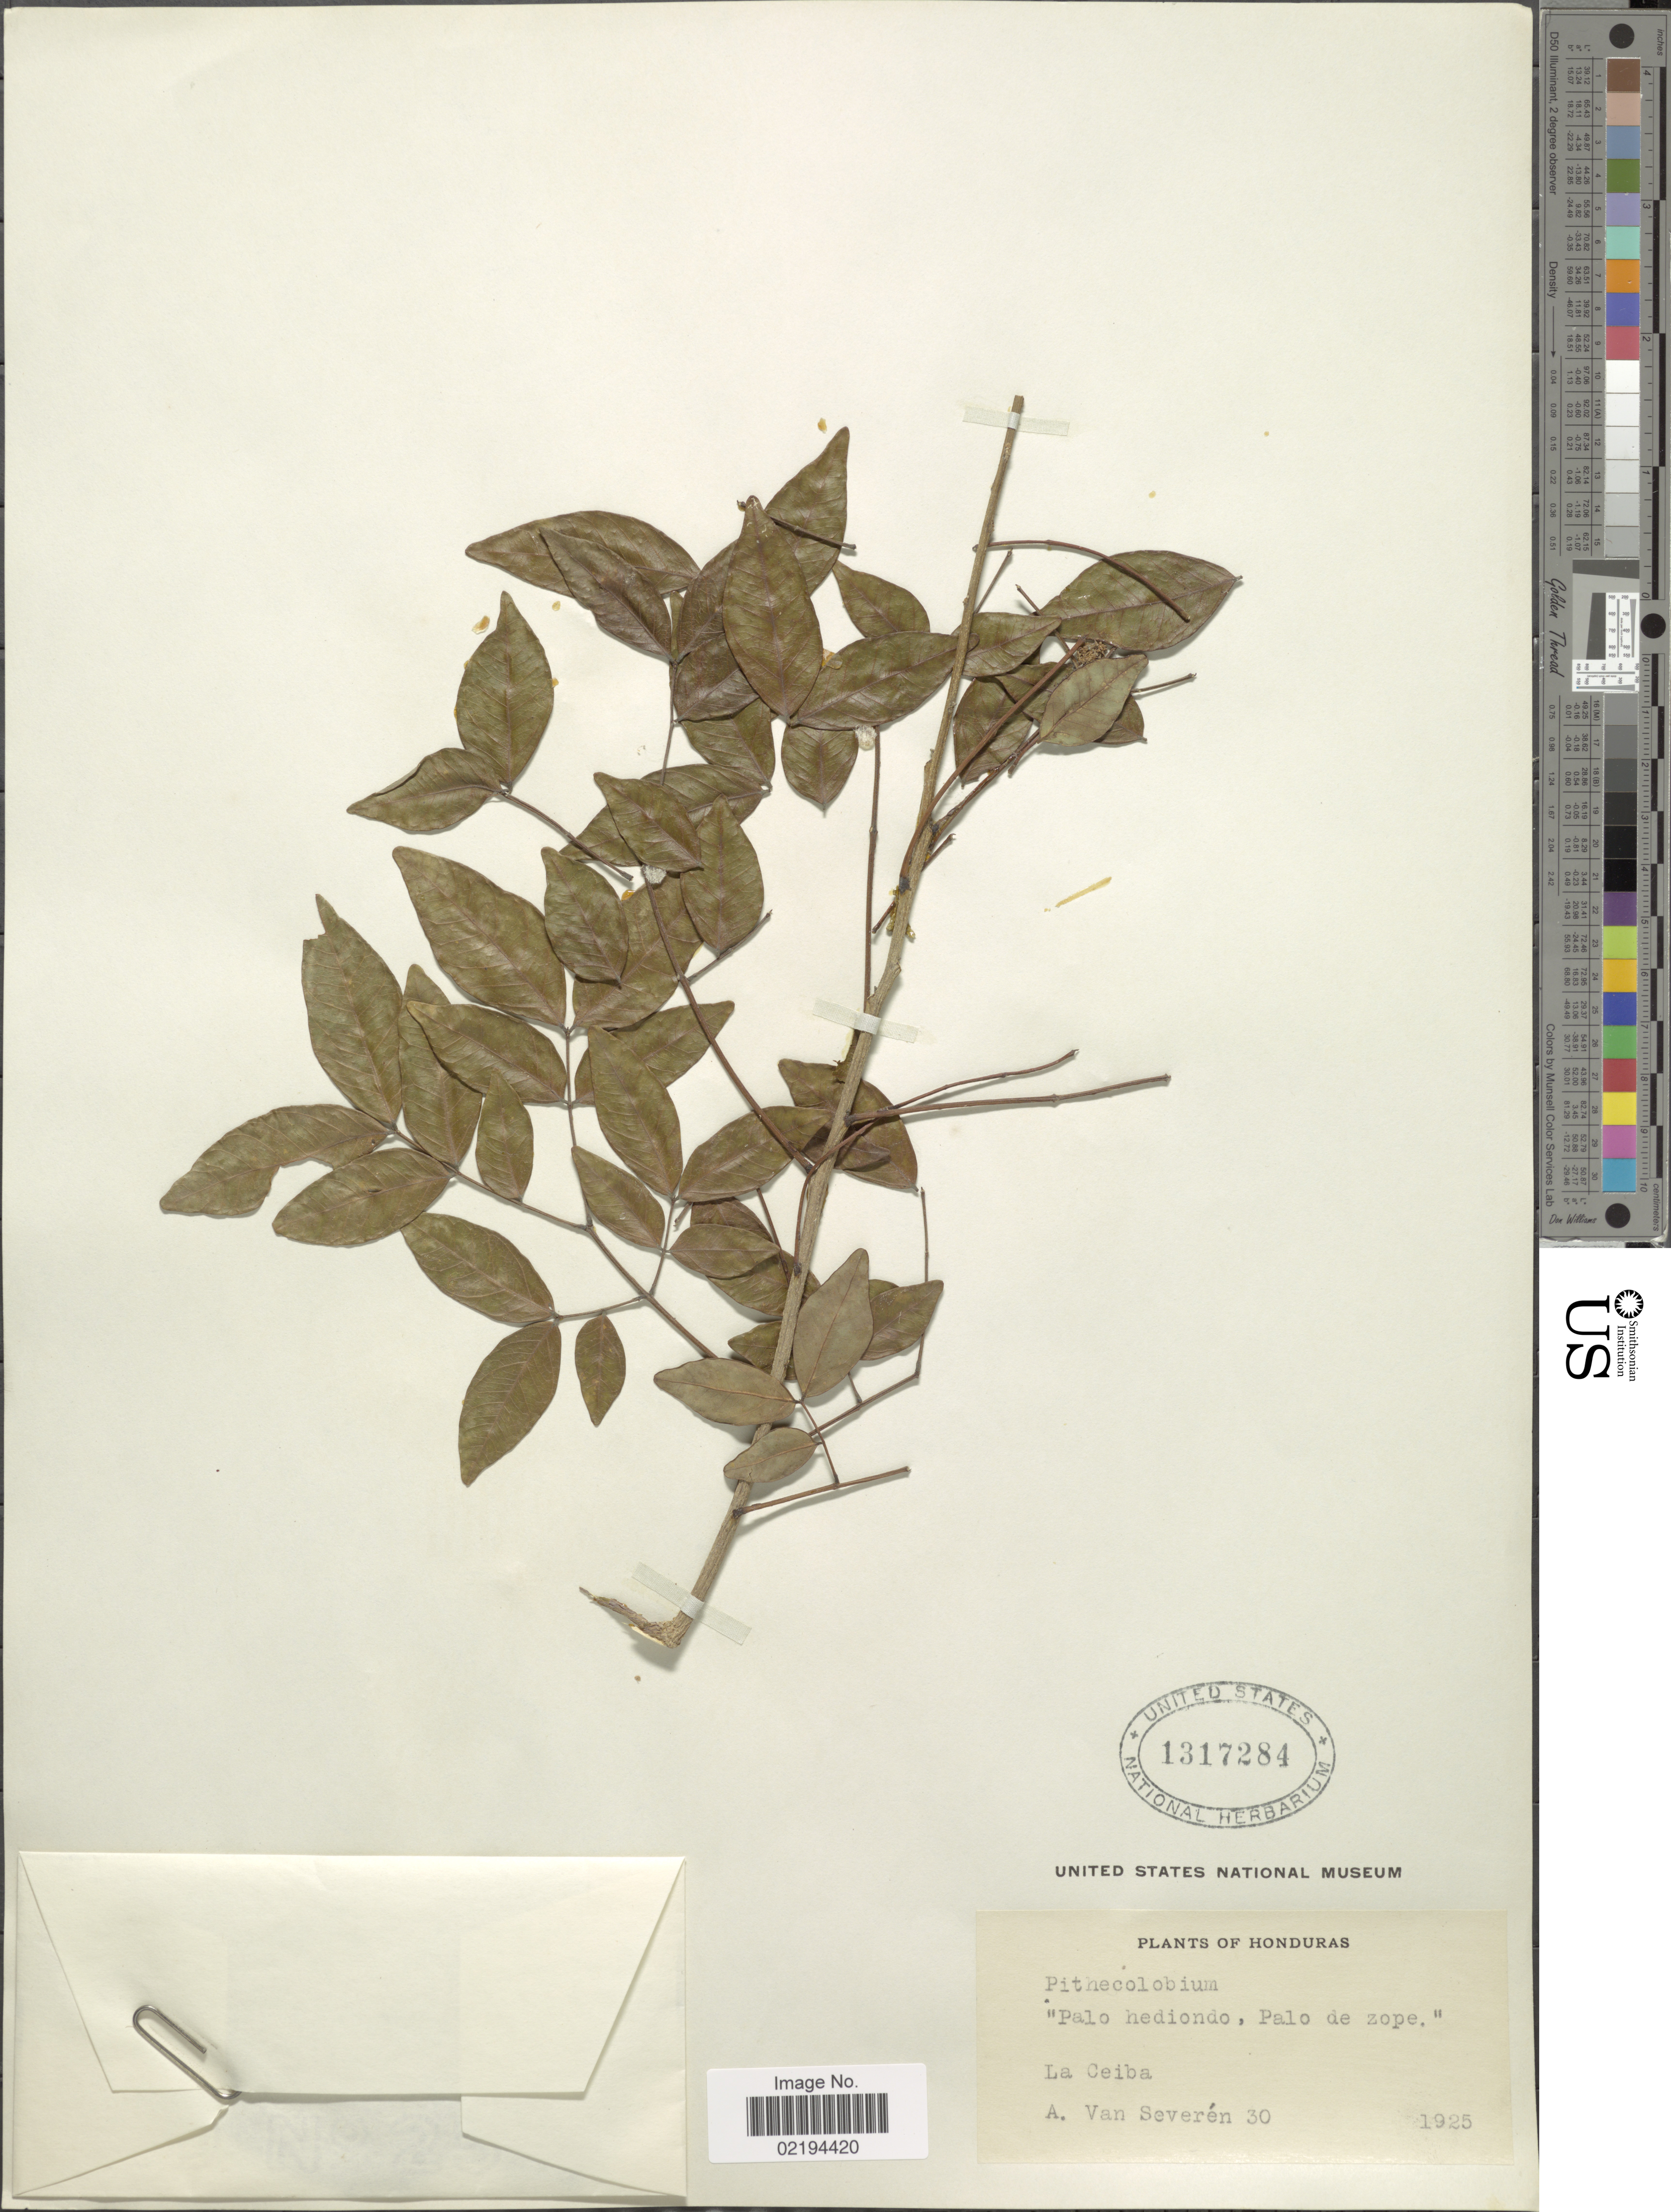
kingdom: Plantae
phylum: Tracheophyta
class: Magnoliopsida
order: Fabales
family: Fabaceae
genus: Pseudalbizzia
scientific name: Pseudalbizzia adinocephala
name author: (Donn. Sm.) Koenen & Duno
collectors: A. Van Severen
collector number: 30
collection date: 1925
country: Honduras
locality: La Ceiba.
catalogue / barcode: US 1317284